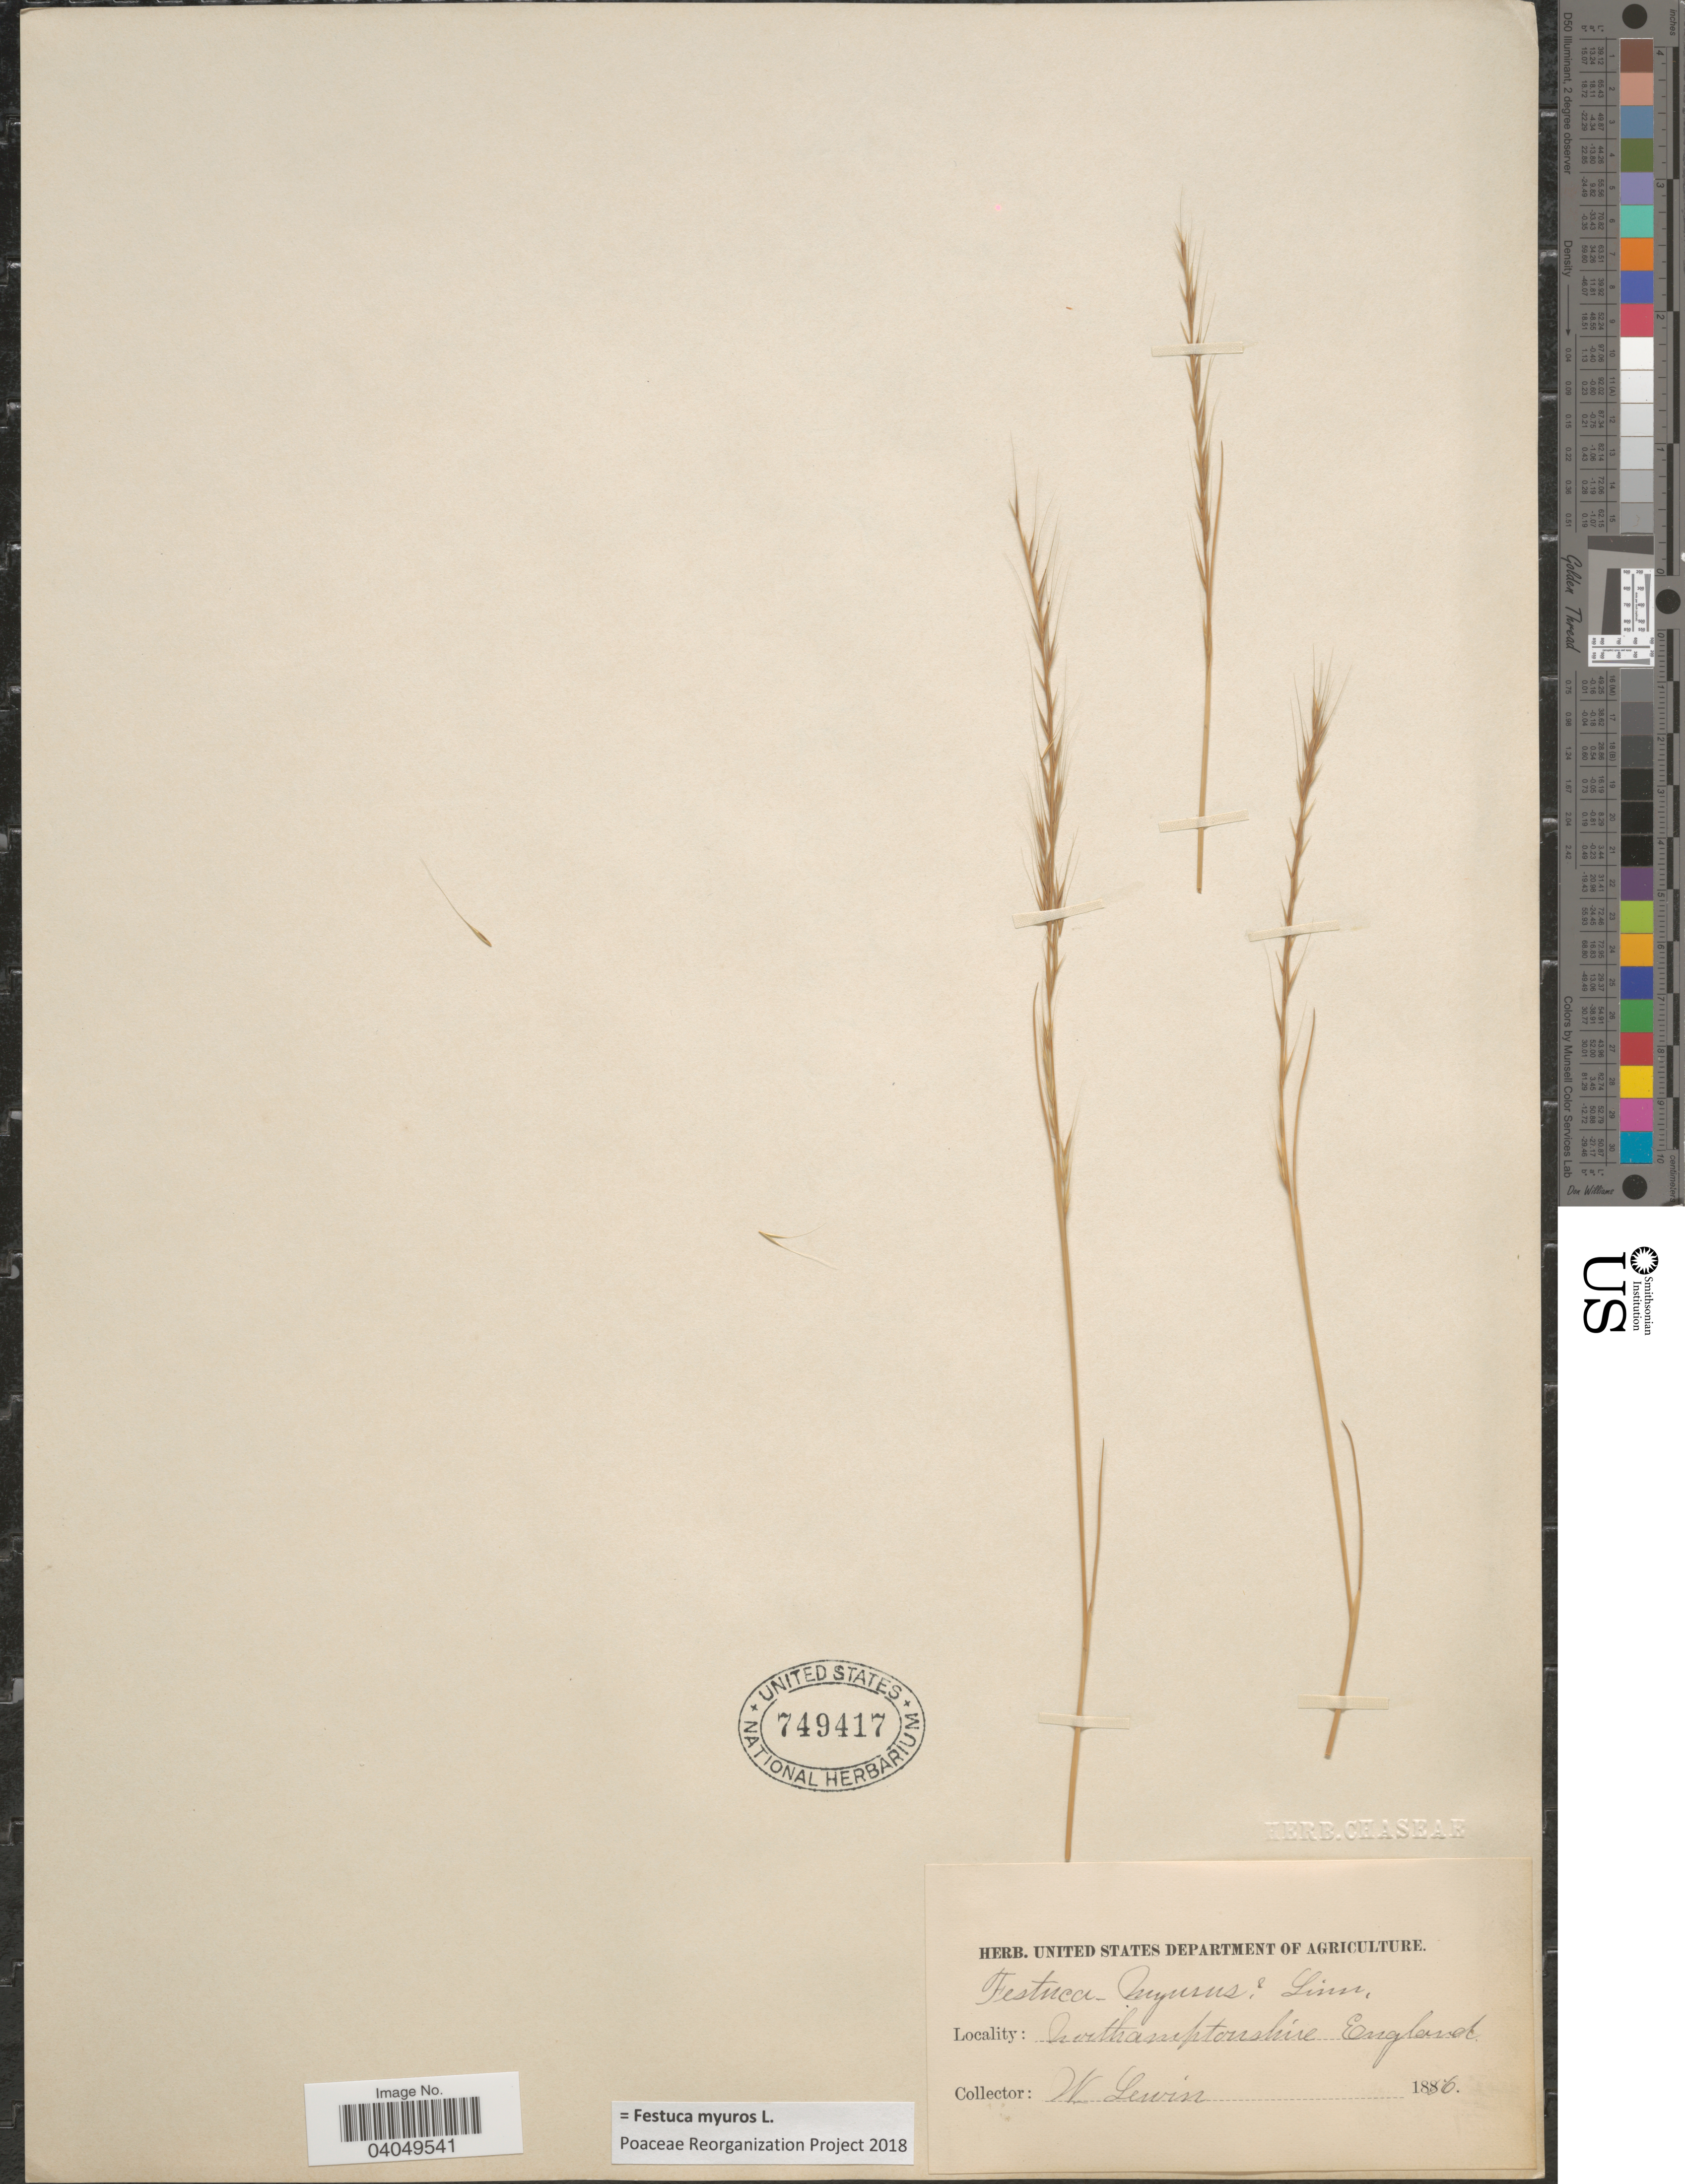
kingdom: Plantae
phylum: Tracheophyta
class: Liliopsida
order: Poales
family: Poaceae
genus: Festuca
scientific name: Festuca myuros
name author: L.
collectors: W. Lewin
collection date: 1886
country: United Kingdom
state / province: England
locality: Northamptonshire.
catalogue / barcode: US 749417